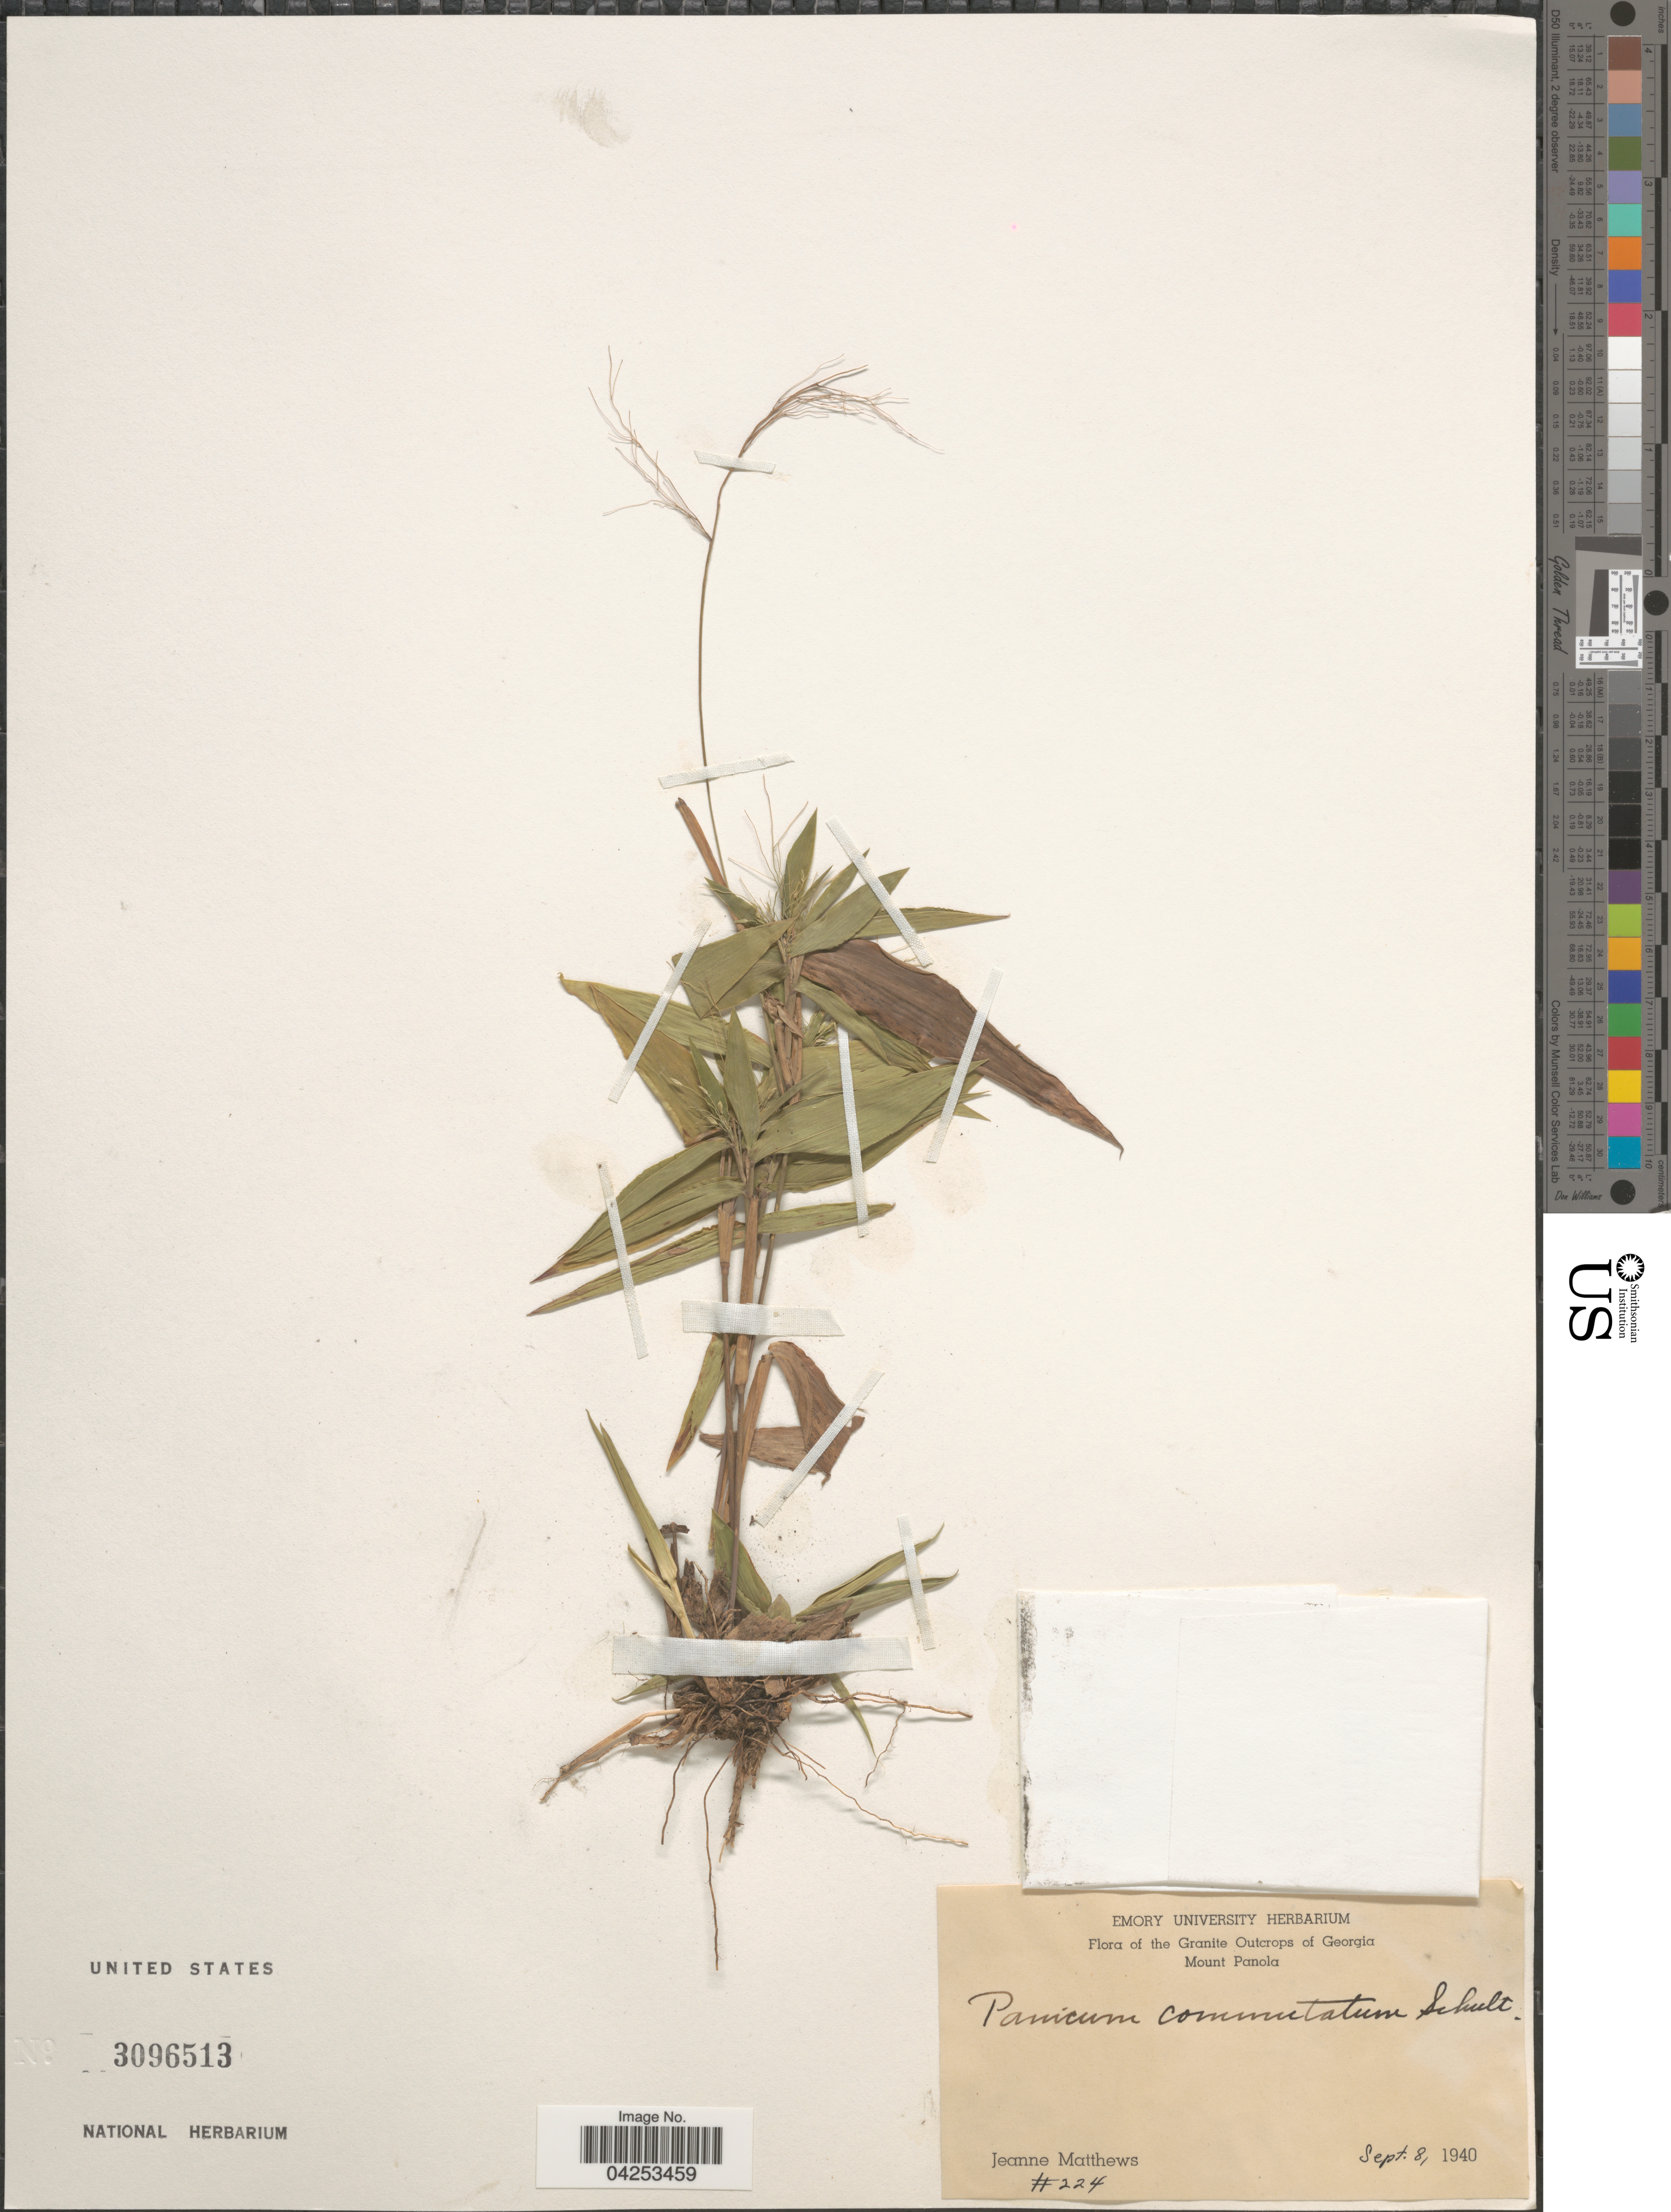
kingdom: Plantae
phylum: Tracheophyta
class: Liliopsida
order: Poales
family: Poaceae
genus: Dichanthelium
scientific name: Dichanthelium commutatum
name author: (Schult.) Gould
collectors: J. Matthews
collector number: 224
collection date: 1940-09-08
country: United States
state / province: Georgia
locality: The Granite Outcrops of Georgia. Mount Panola.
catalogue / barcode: US 3096513